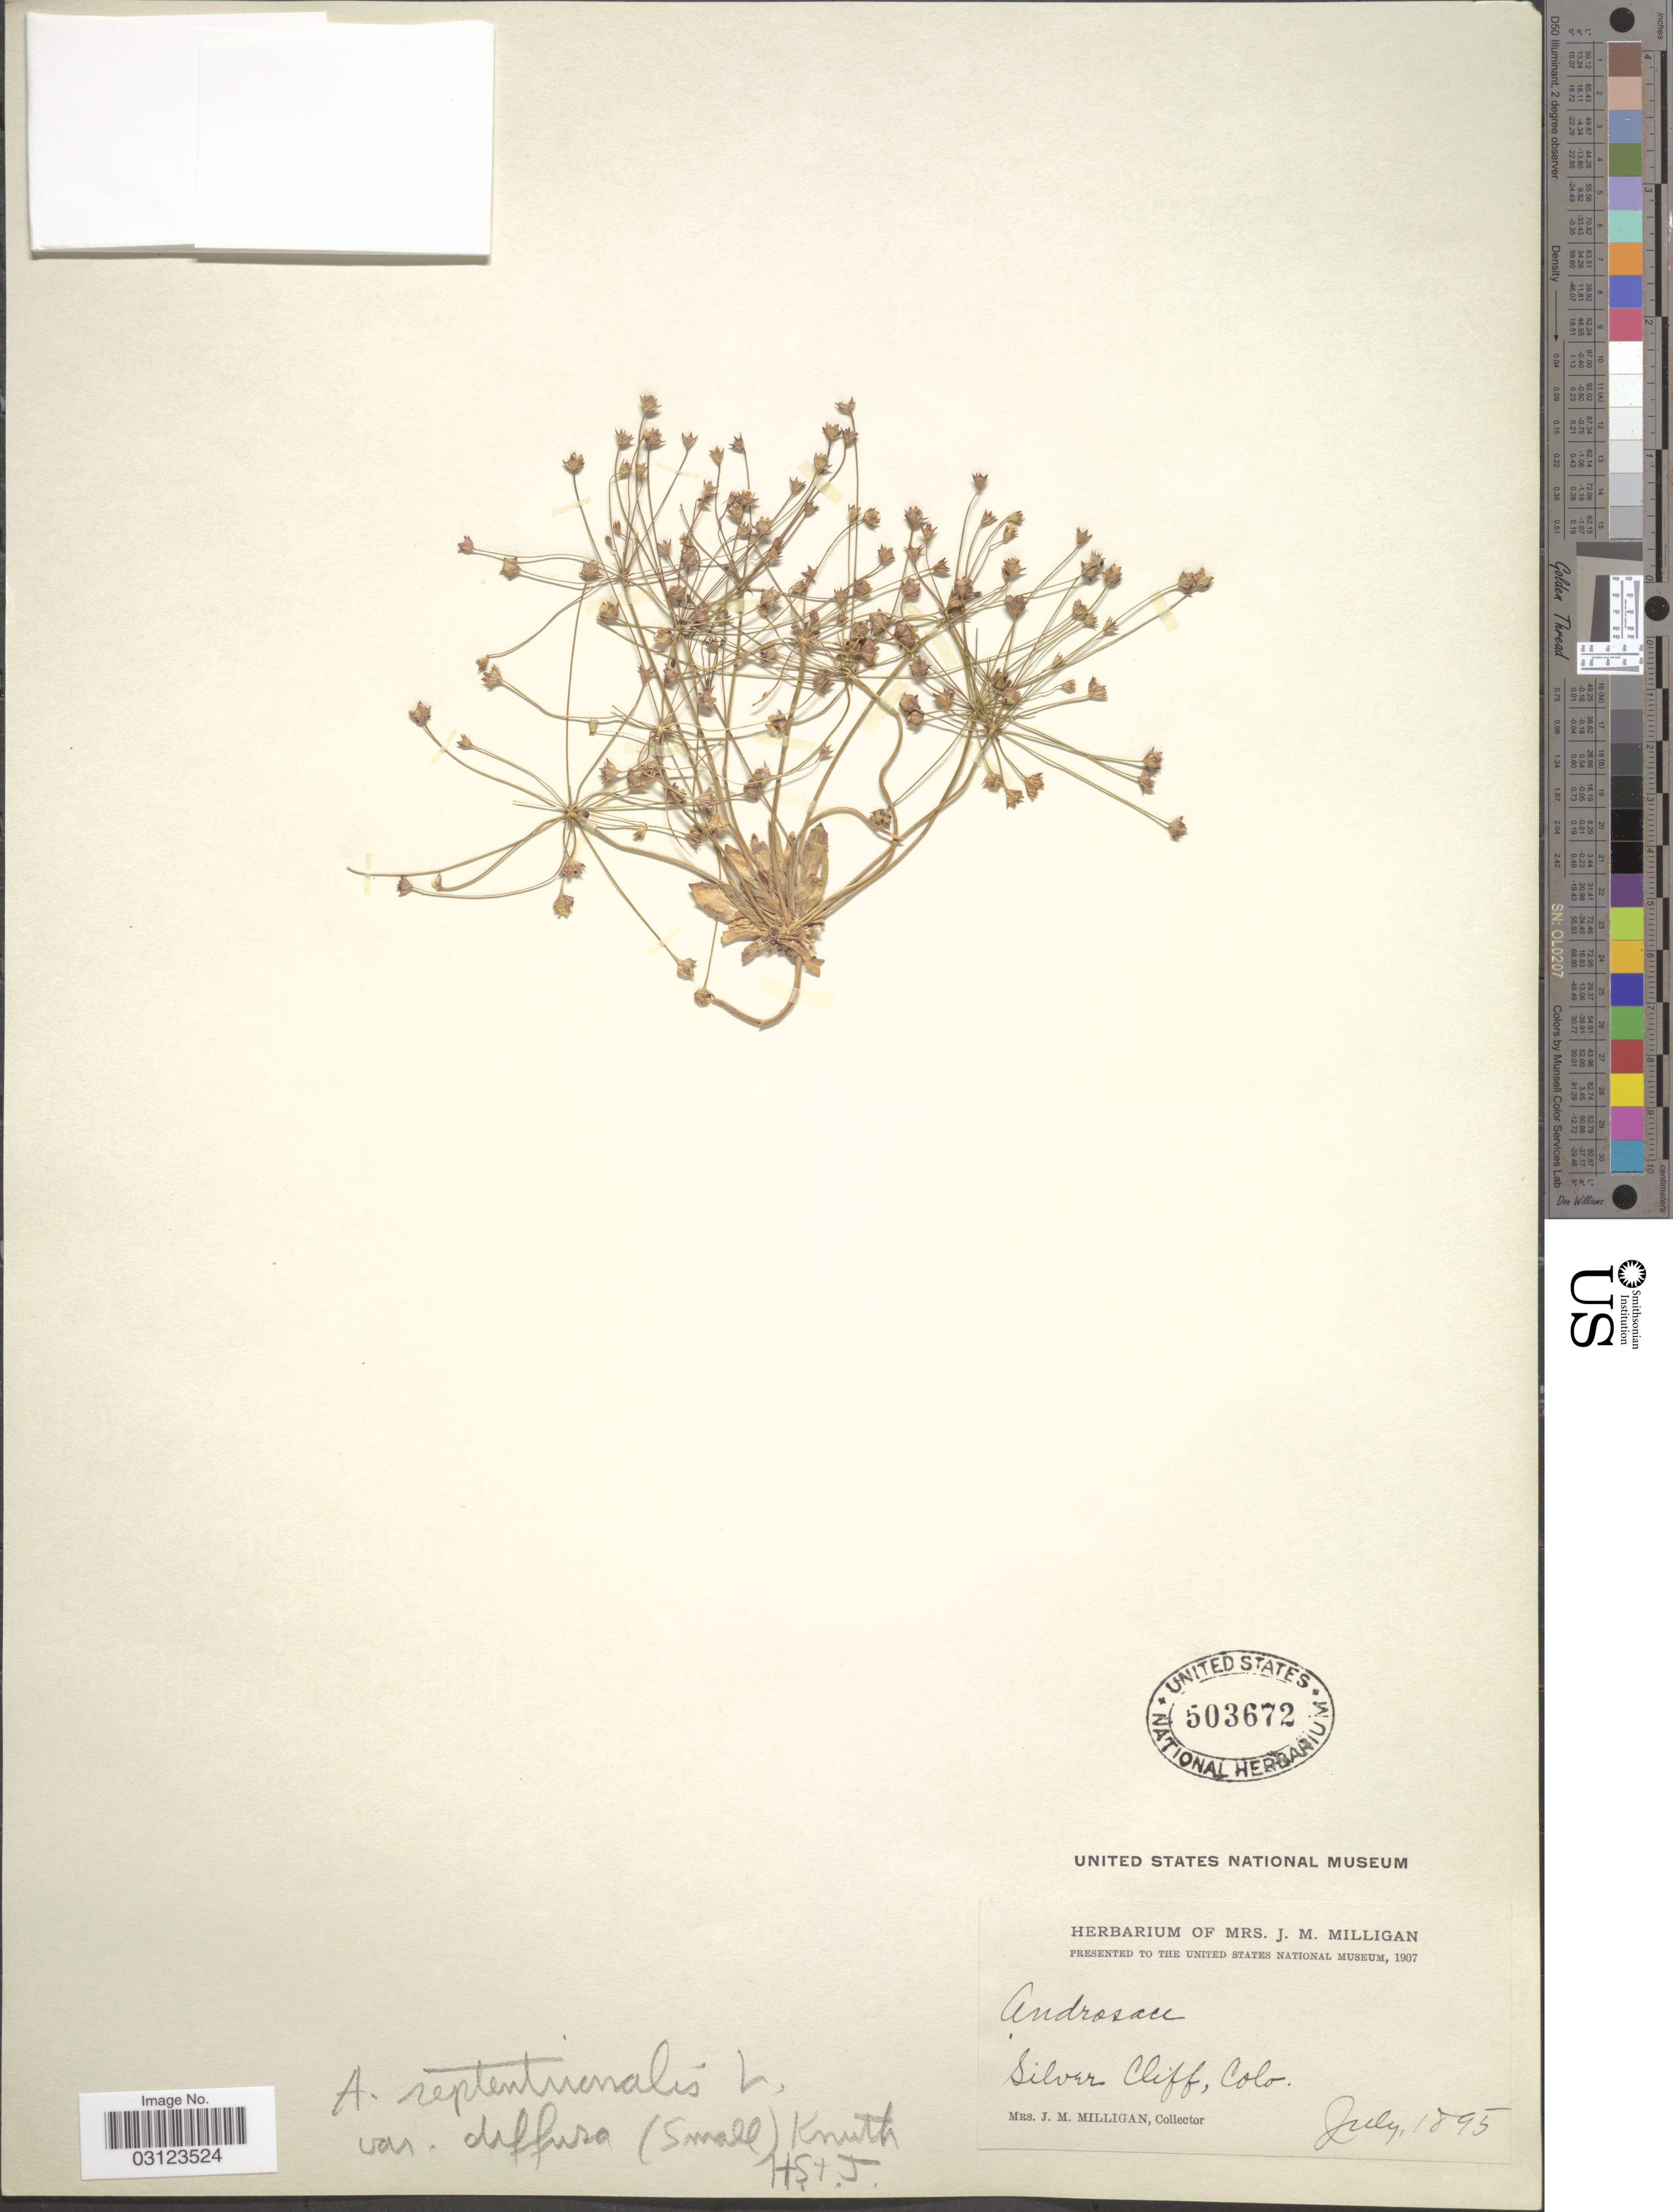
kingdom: Plantae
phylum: Tracheophyta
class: Magnoliopsida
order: Ericales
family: Primulaceae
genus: Androsace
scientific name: Androsace septentrionalis var. puberulenta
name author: (Rydb.) R. Knuth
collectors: J. Milligan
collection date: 1895-07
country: United States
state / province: Colorado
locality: Silver Cliff.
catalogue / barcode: US 503672